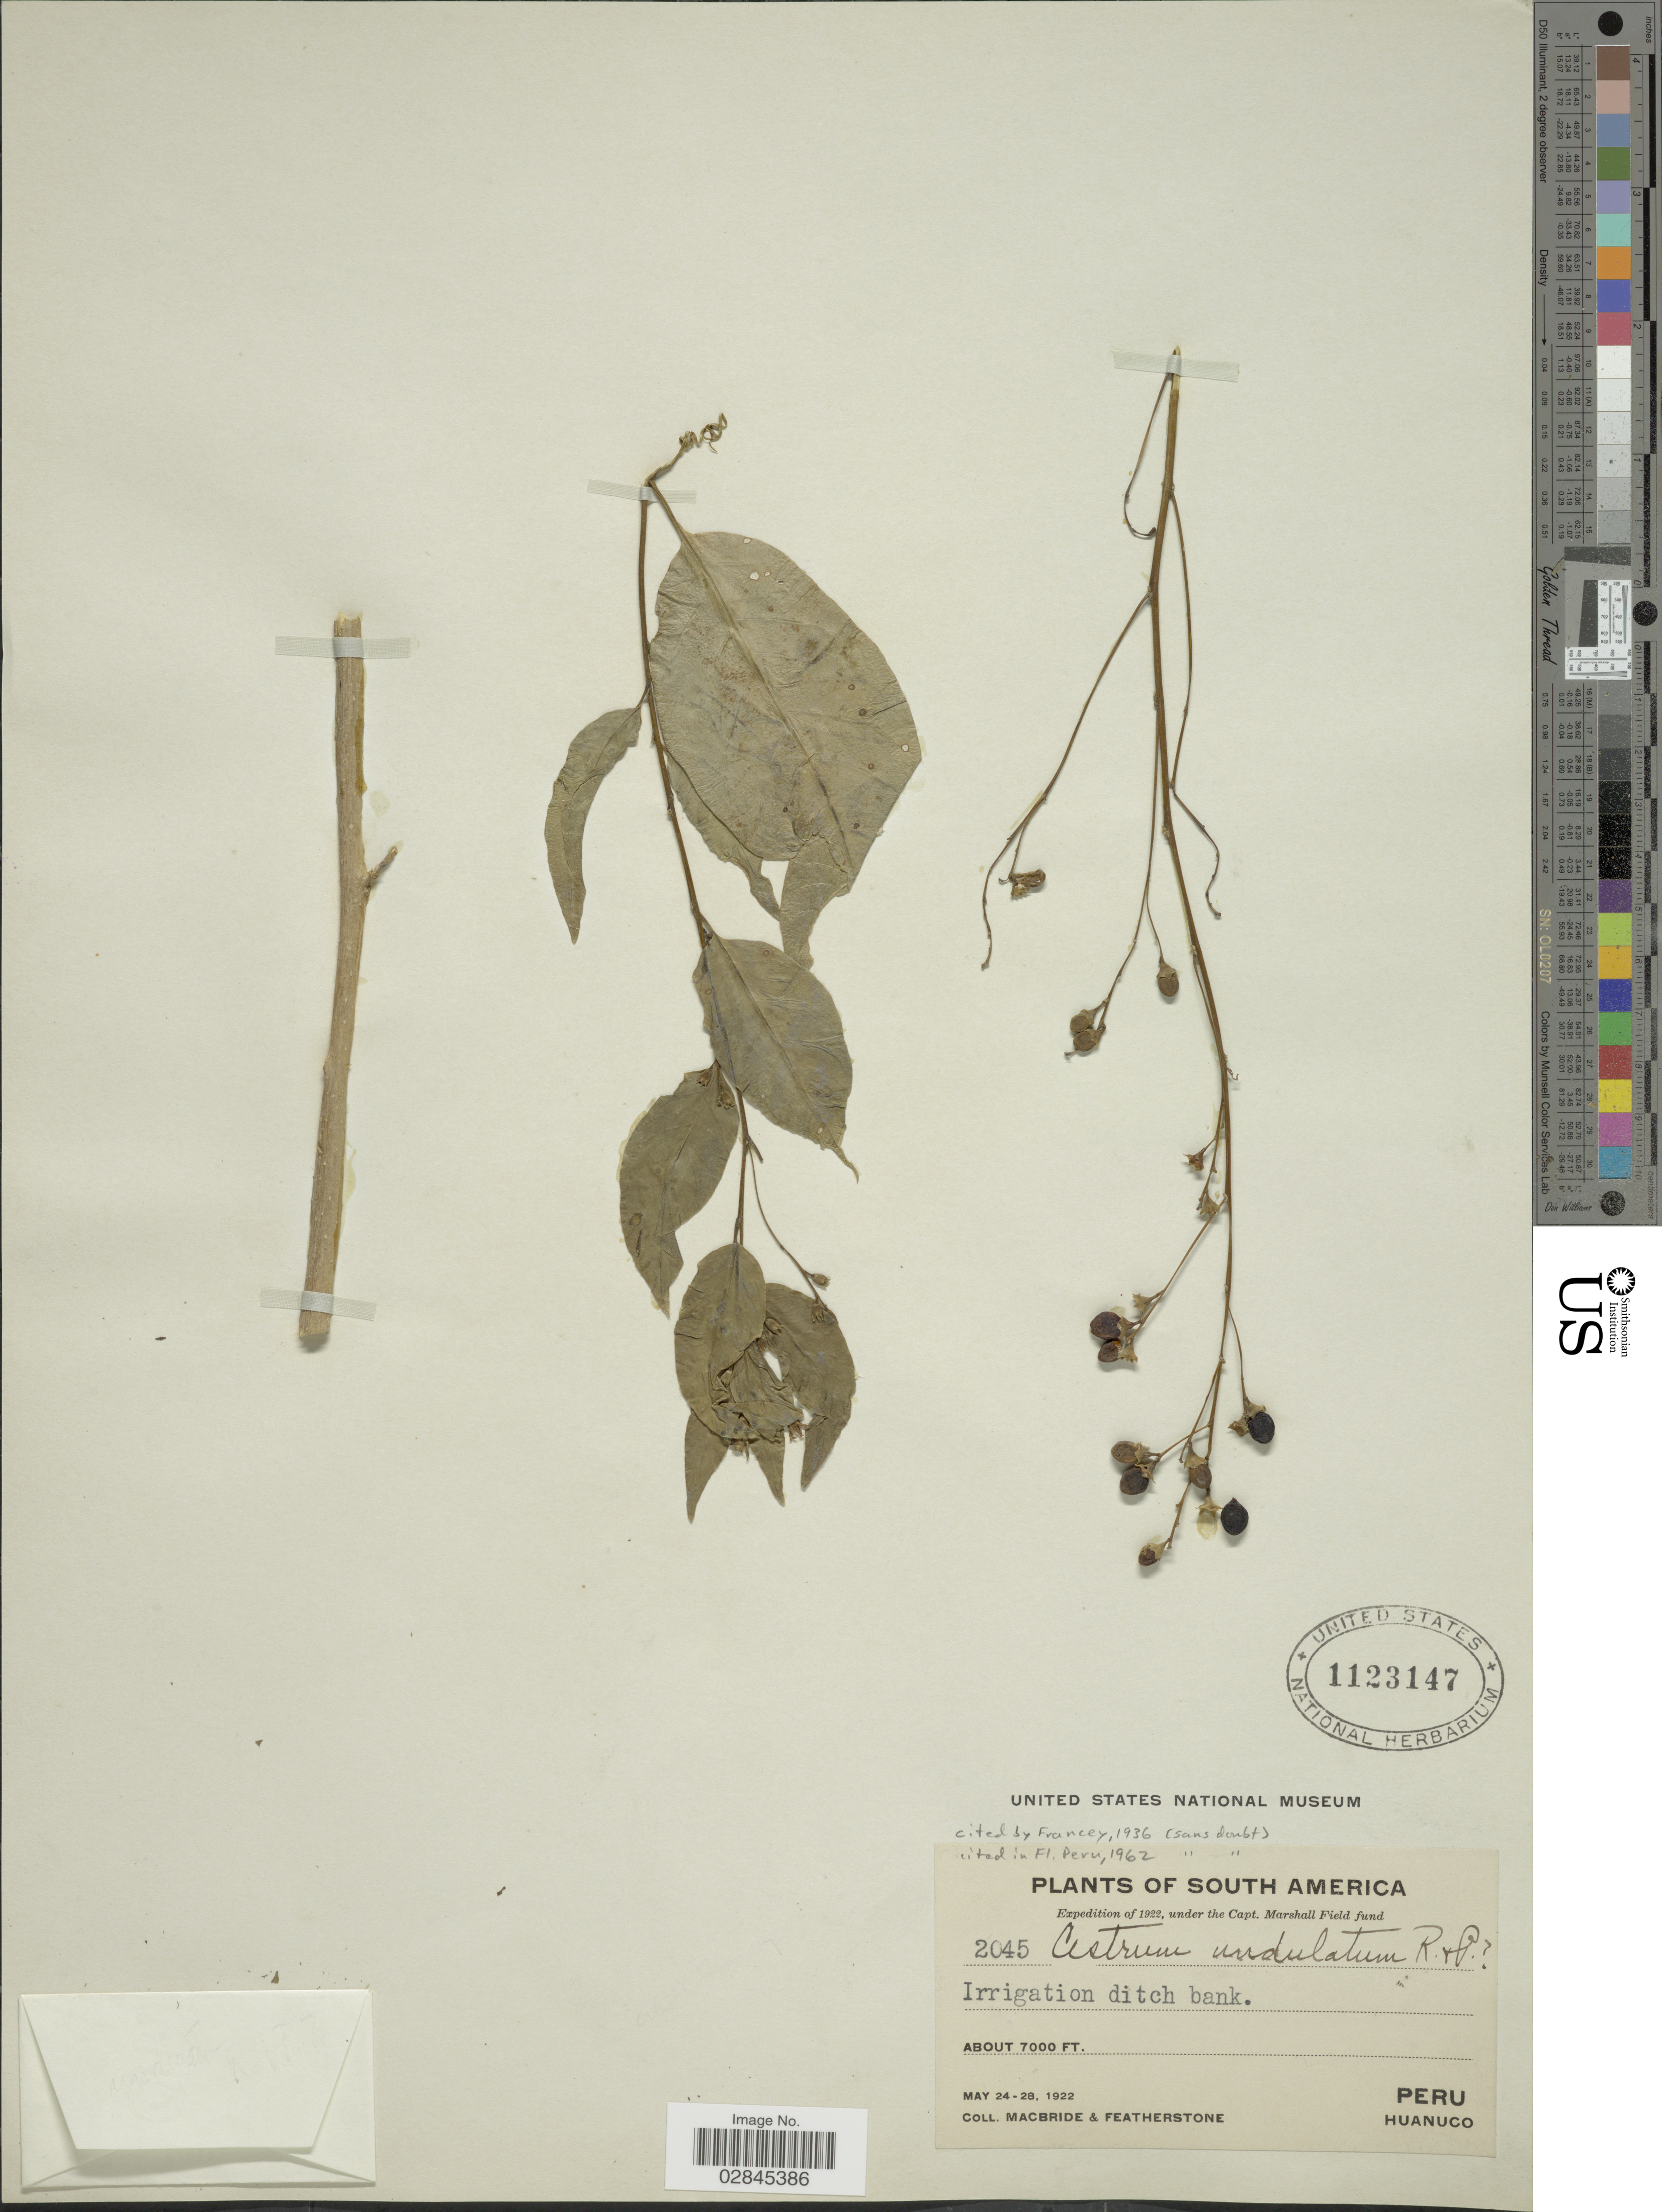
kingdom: Plantae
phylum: Tracheophyta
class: Magnoliopsida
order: Solanales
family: Solanaceae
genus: Cestrum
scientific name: Cestrum undulatum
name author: Ruiz & Pav.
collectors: Macbride, -- & -. Featherstone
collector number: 2045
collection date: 1922-05-24/1922-05-28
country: Peru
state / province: Huánuco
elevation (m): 2134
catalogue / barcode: US 1123147